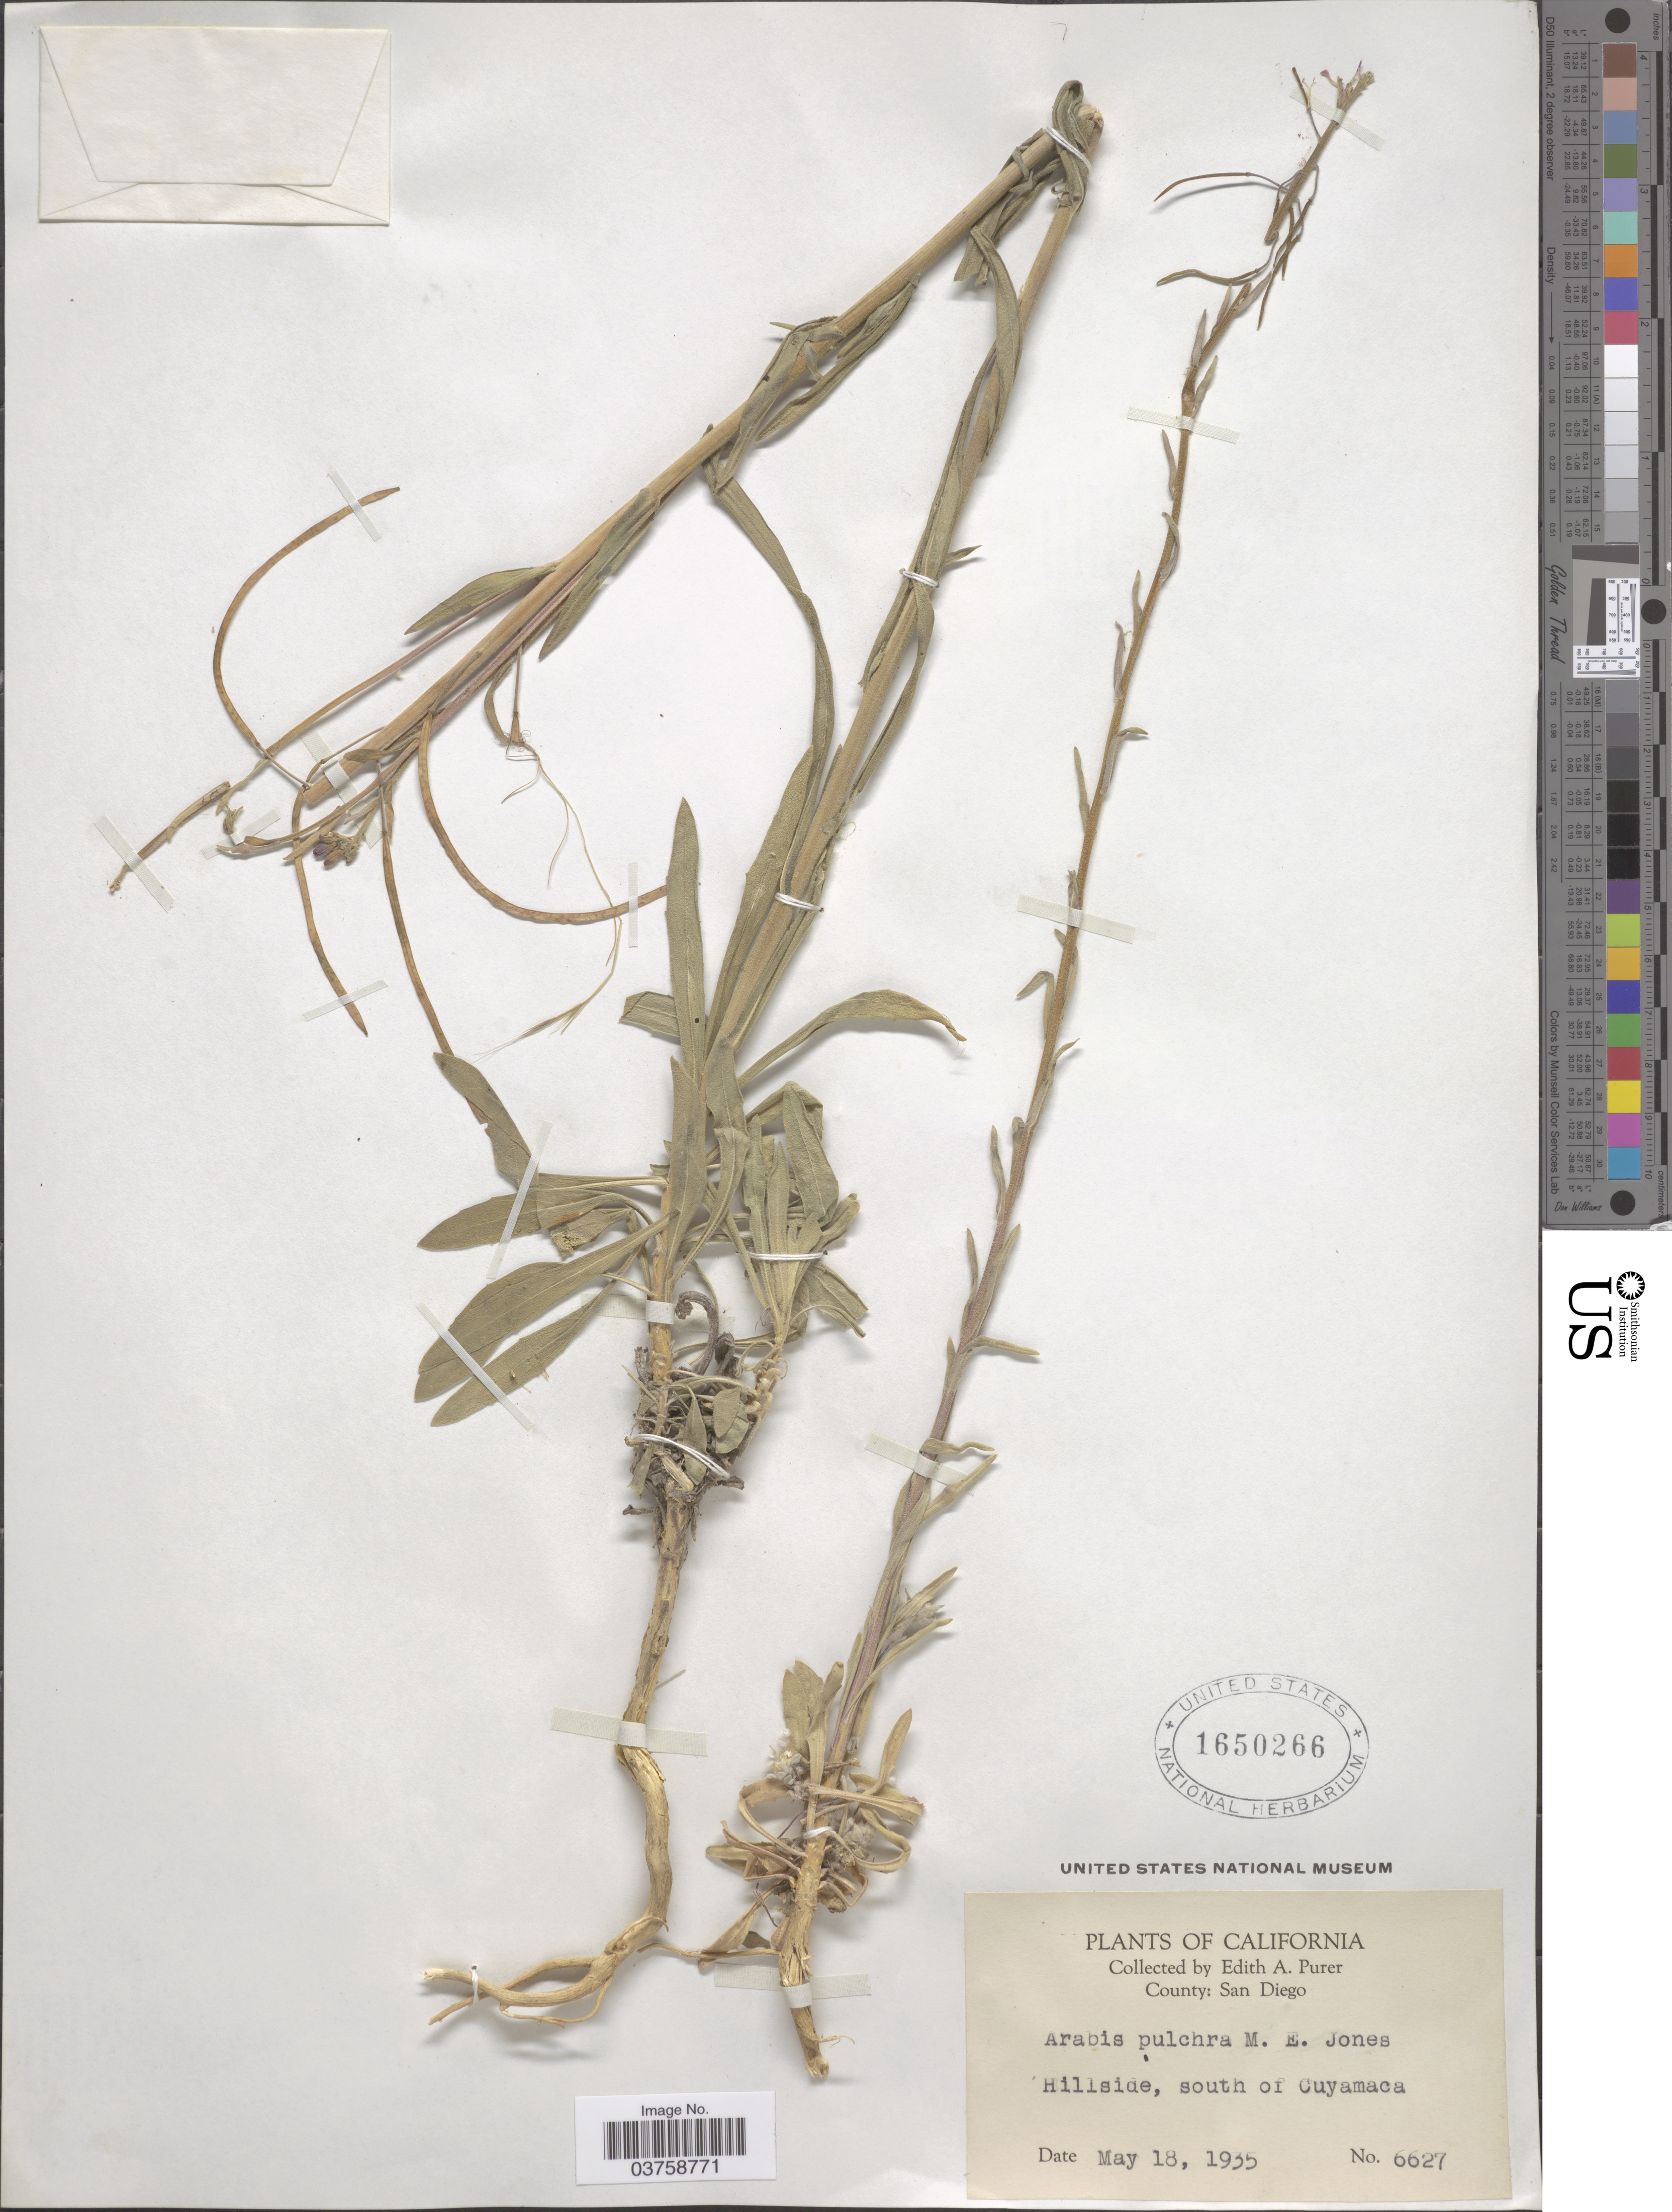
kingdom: Plantae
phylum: Tracheophyta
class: Magnoliopsida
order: Brassicales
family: Brassicaceae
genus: Arabis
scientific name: Arabis pulchra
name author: M.E. Jones ex S. Watson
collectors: E. Purer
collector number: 6627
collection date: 1935-05-18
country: United States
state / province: California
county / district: San Diego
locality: County: San Diego. Hillside, south of Cuyamaca.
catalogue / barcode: US 1650266